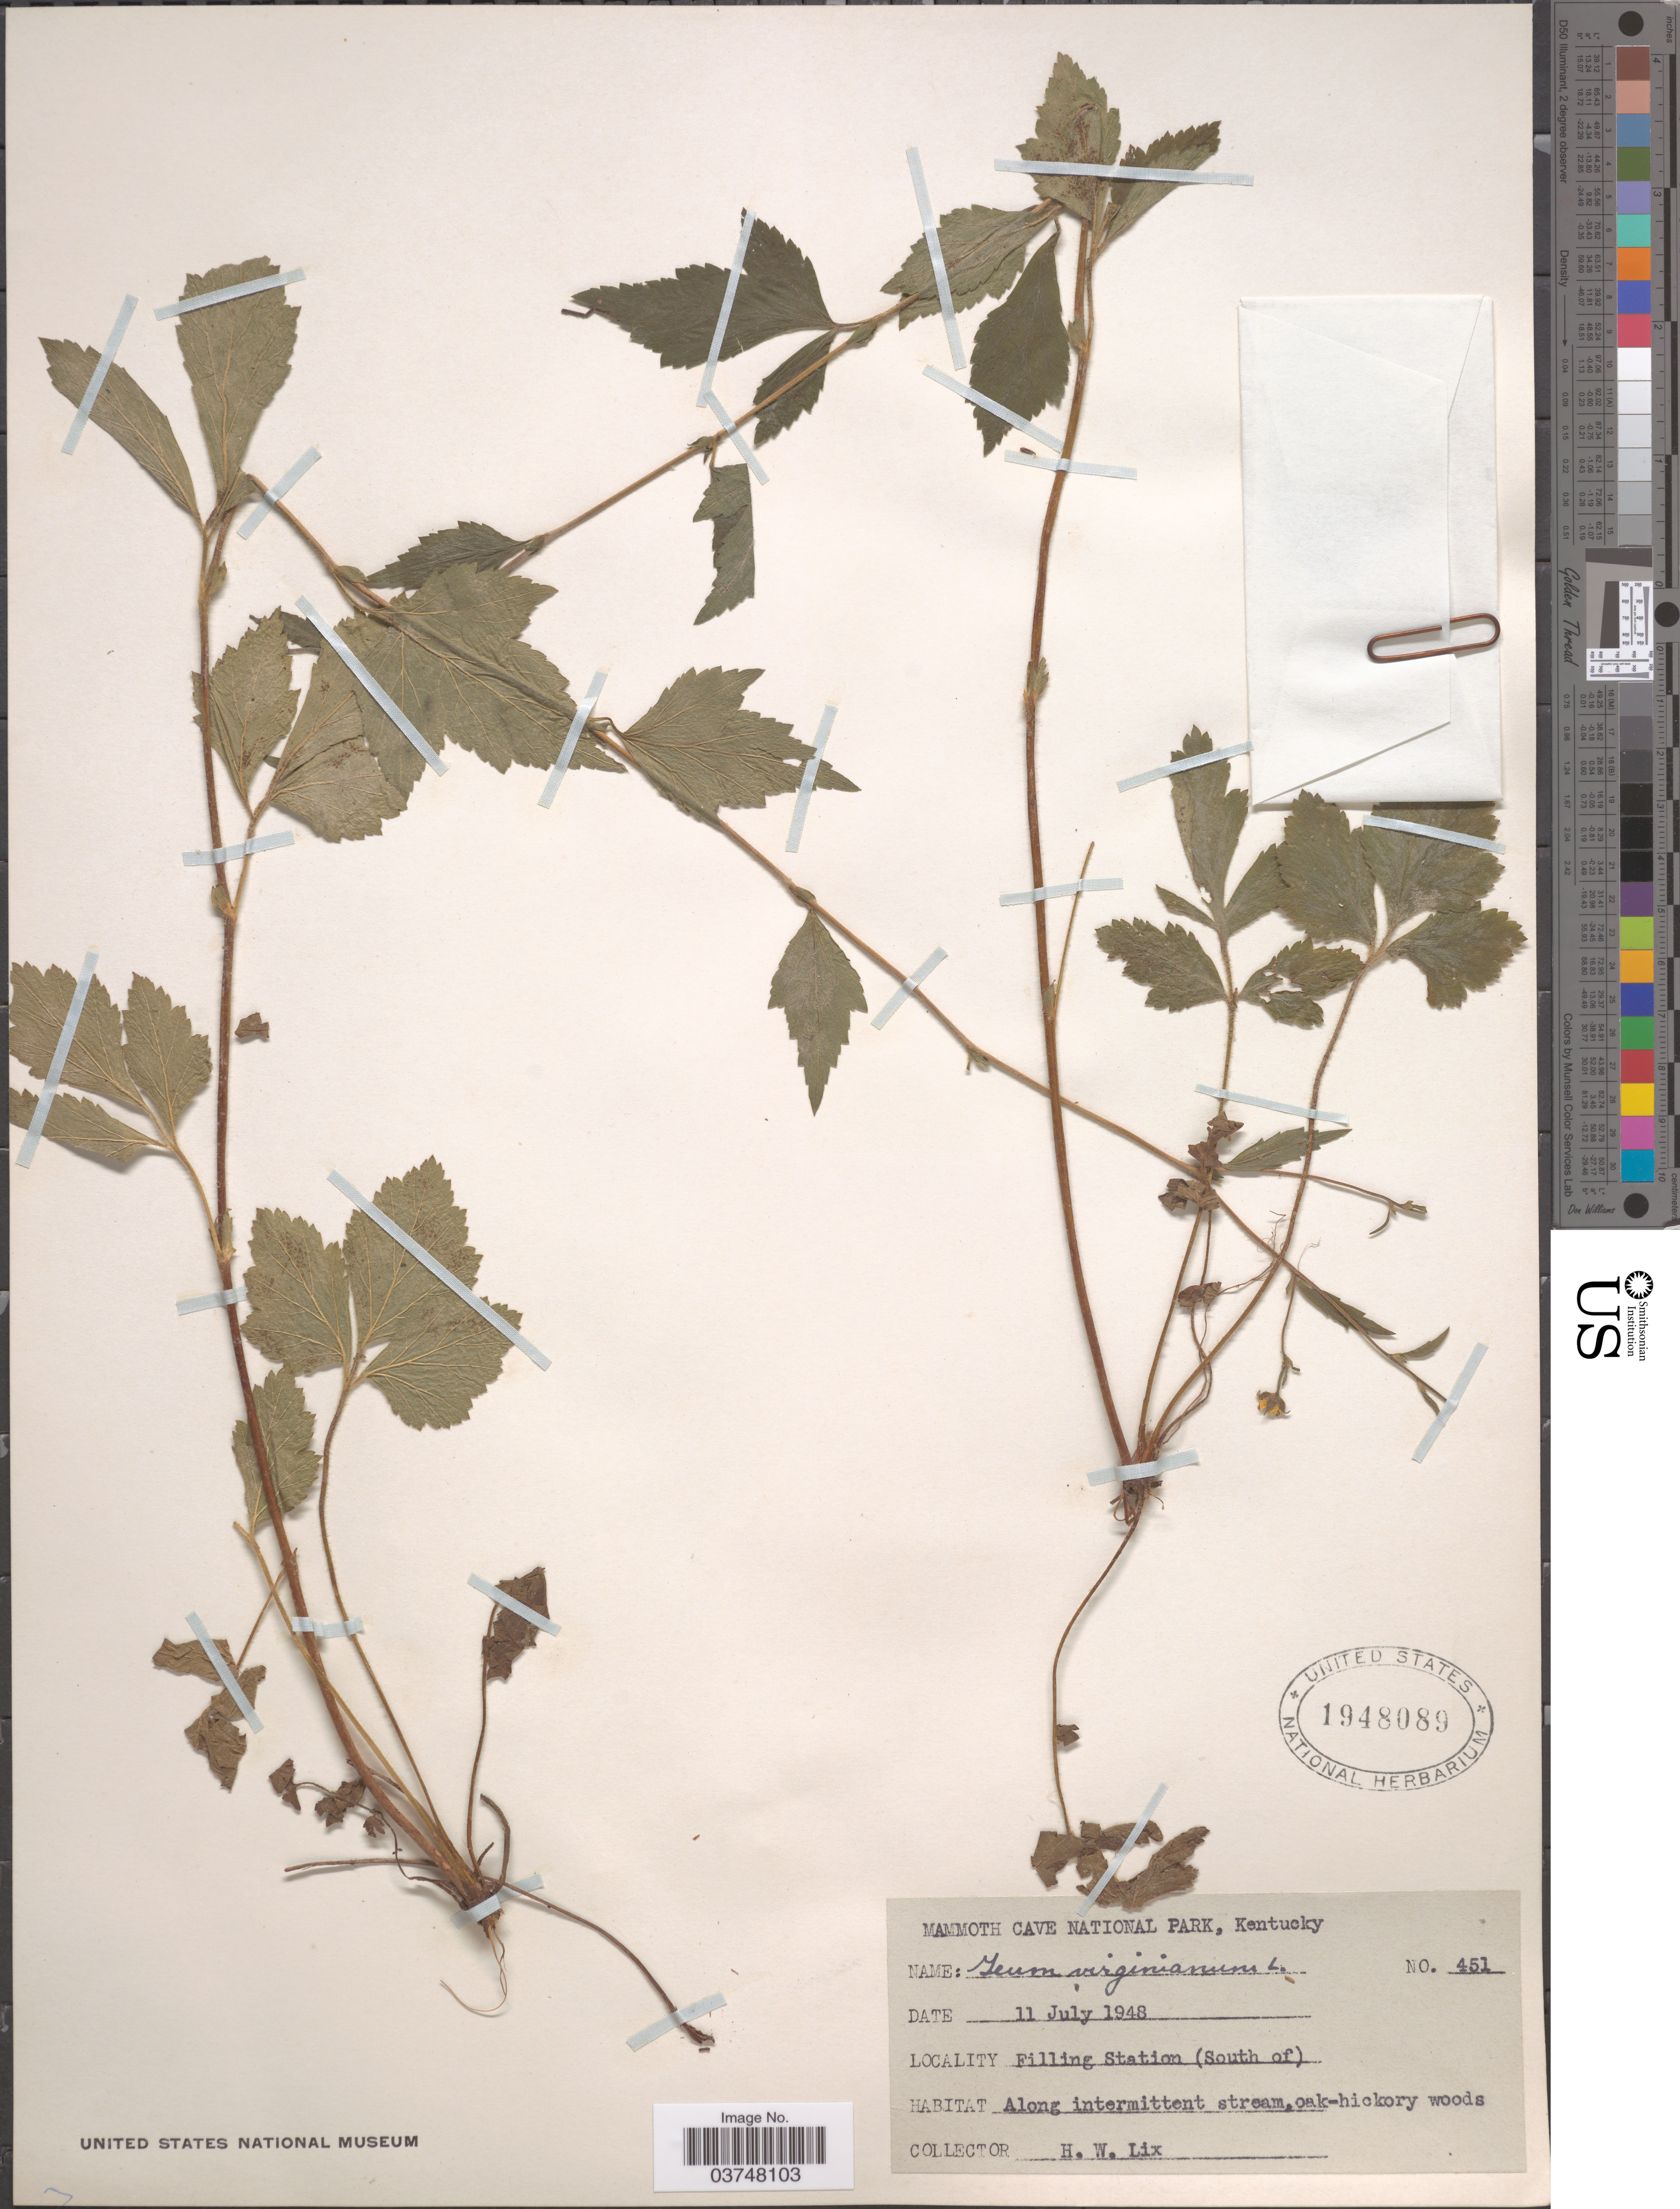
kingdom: Plantae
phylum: Tracheophyta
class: Magnoliopsida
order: Rosales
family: Rosaceae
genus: Geum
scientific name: Geum virginianum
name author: L.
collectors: H. W. Lix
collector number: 451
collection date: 1948-07-11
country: United States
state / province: Kentucky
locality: Mammoth Cave National Park. Filling Station (South of).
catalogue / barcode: US 1948089